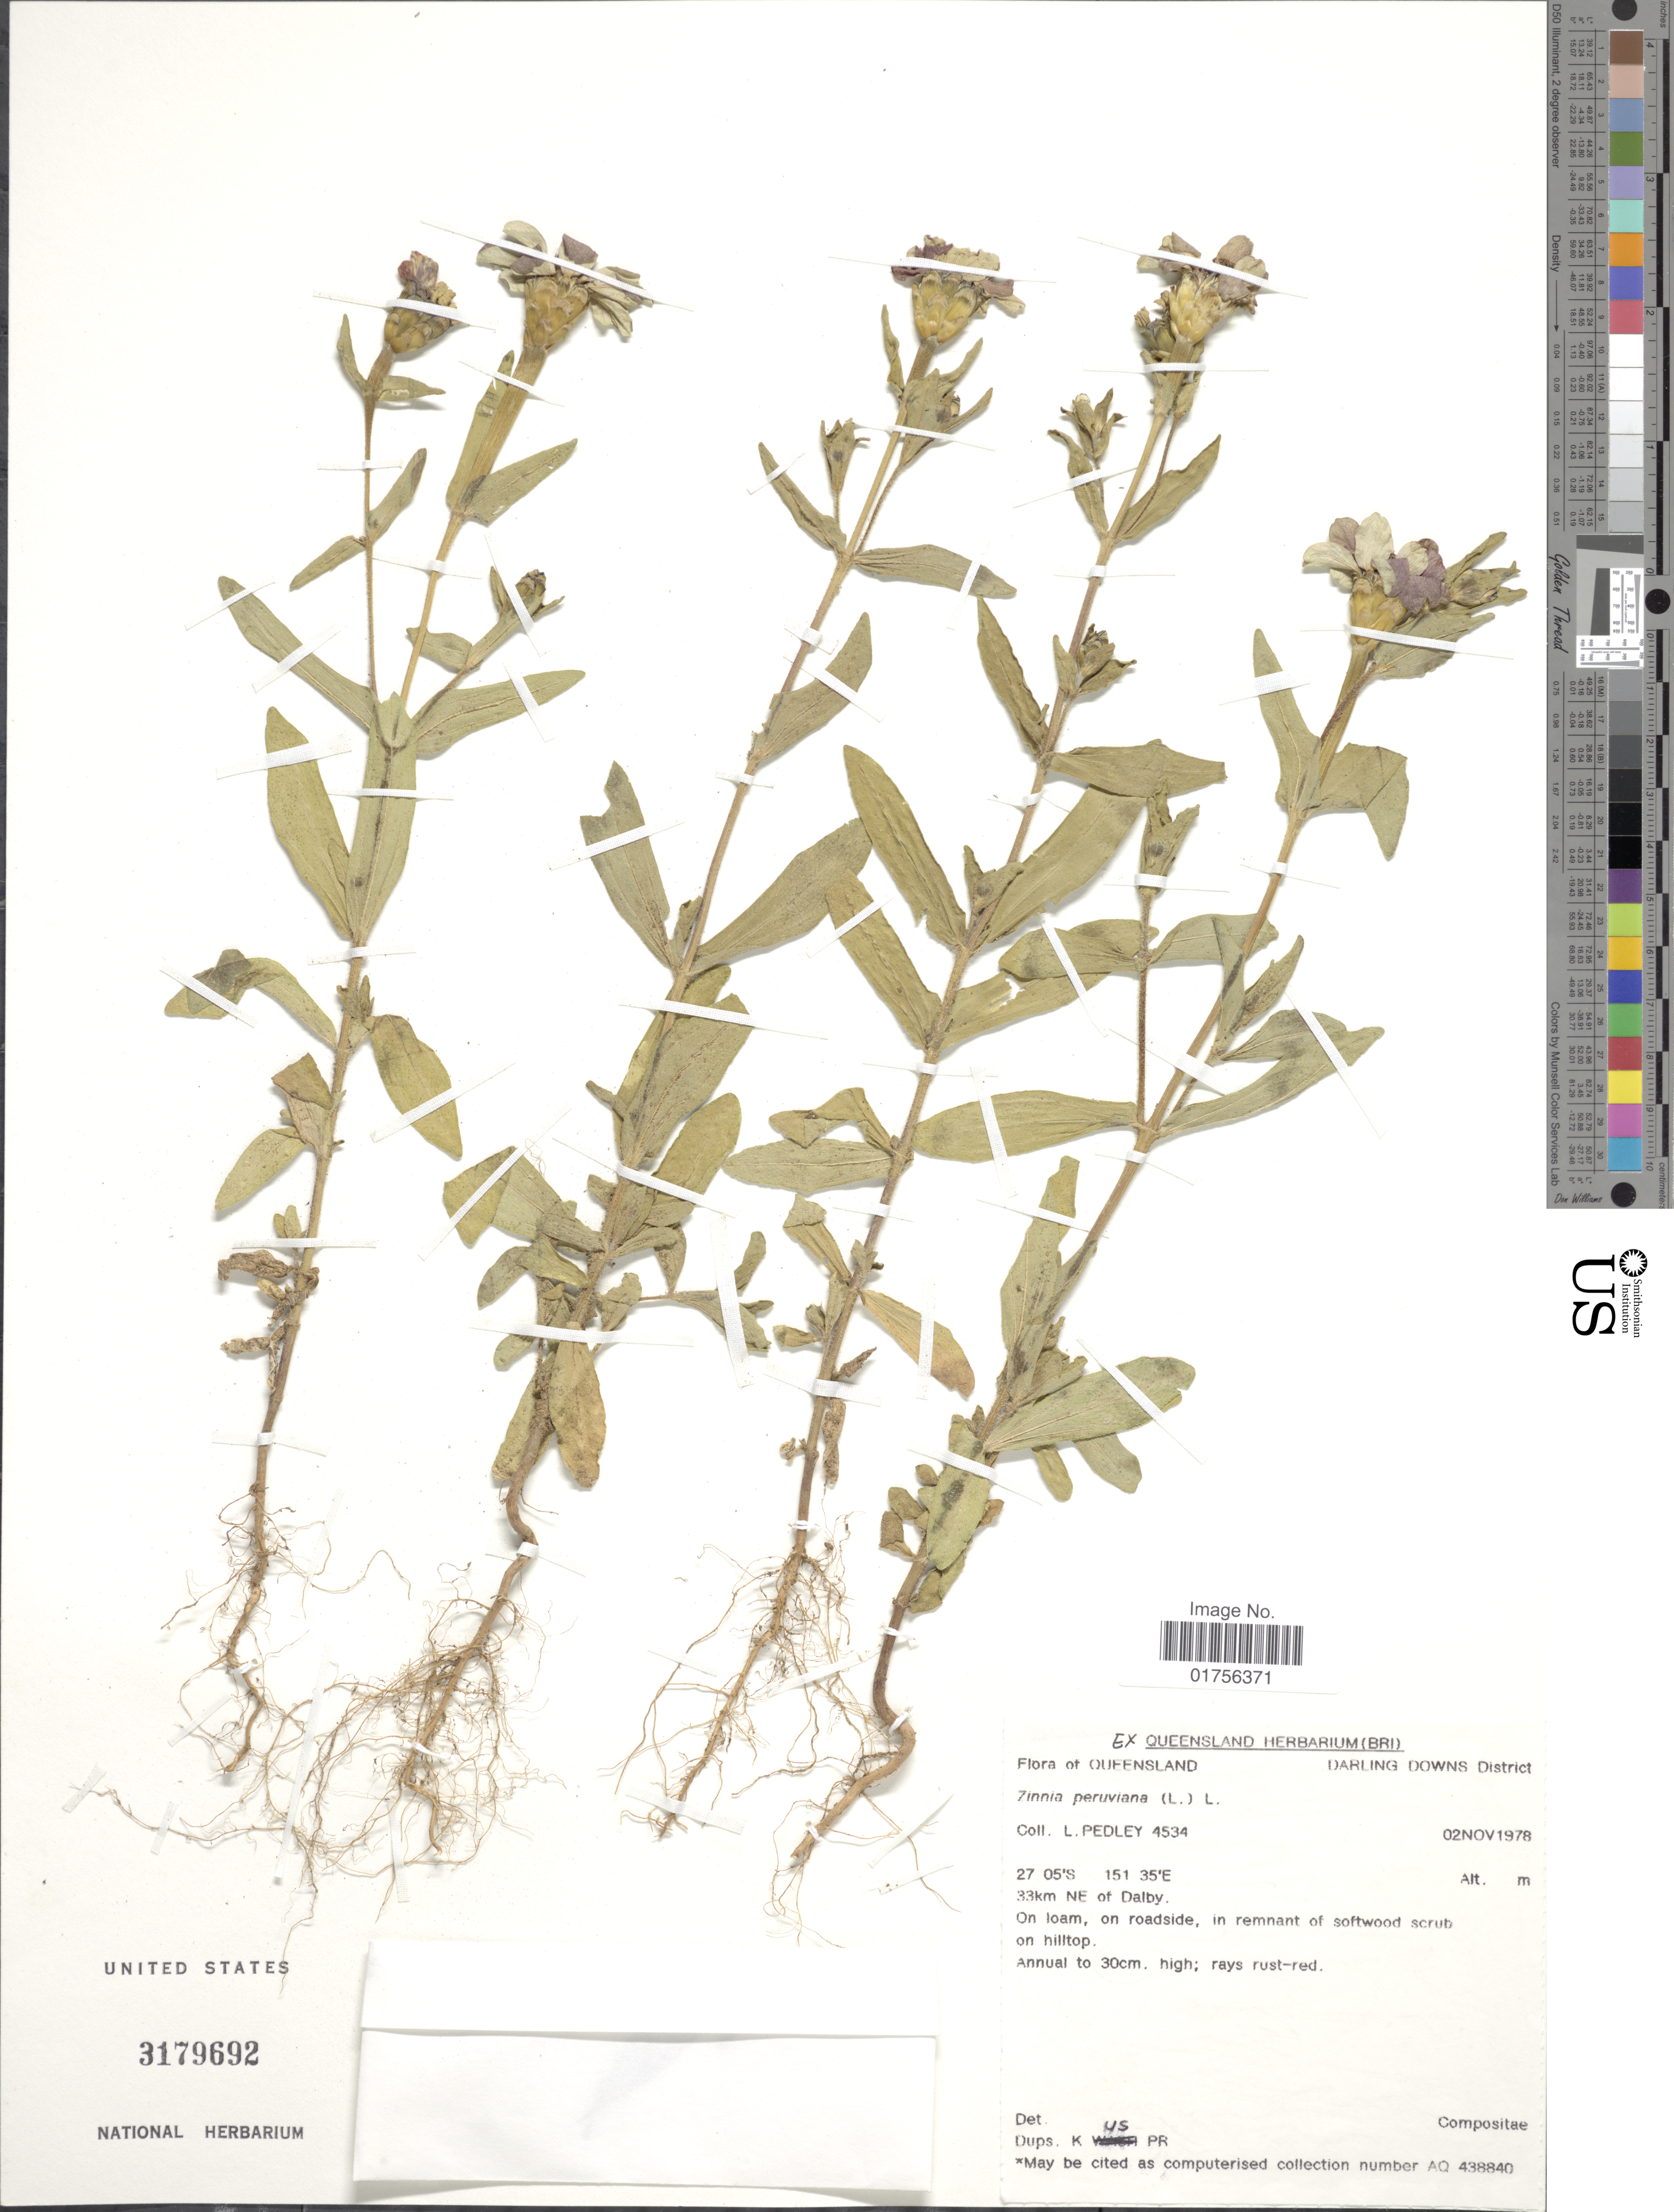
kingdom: Plantae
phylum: Tracheophyta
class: Magnoliopsida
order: Asterales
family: Asteraceae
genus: Zinnia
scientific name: Zinnia peruviana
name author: (L.) L.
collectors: L. Pedley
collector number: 4534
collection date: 1978-11-02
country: Australia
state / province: Queensland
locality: Darling Downs District, 33 km NE of Dalby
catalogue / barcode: US 3179692